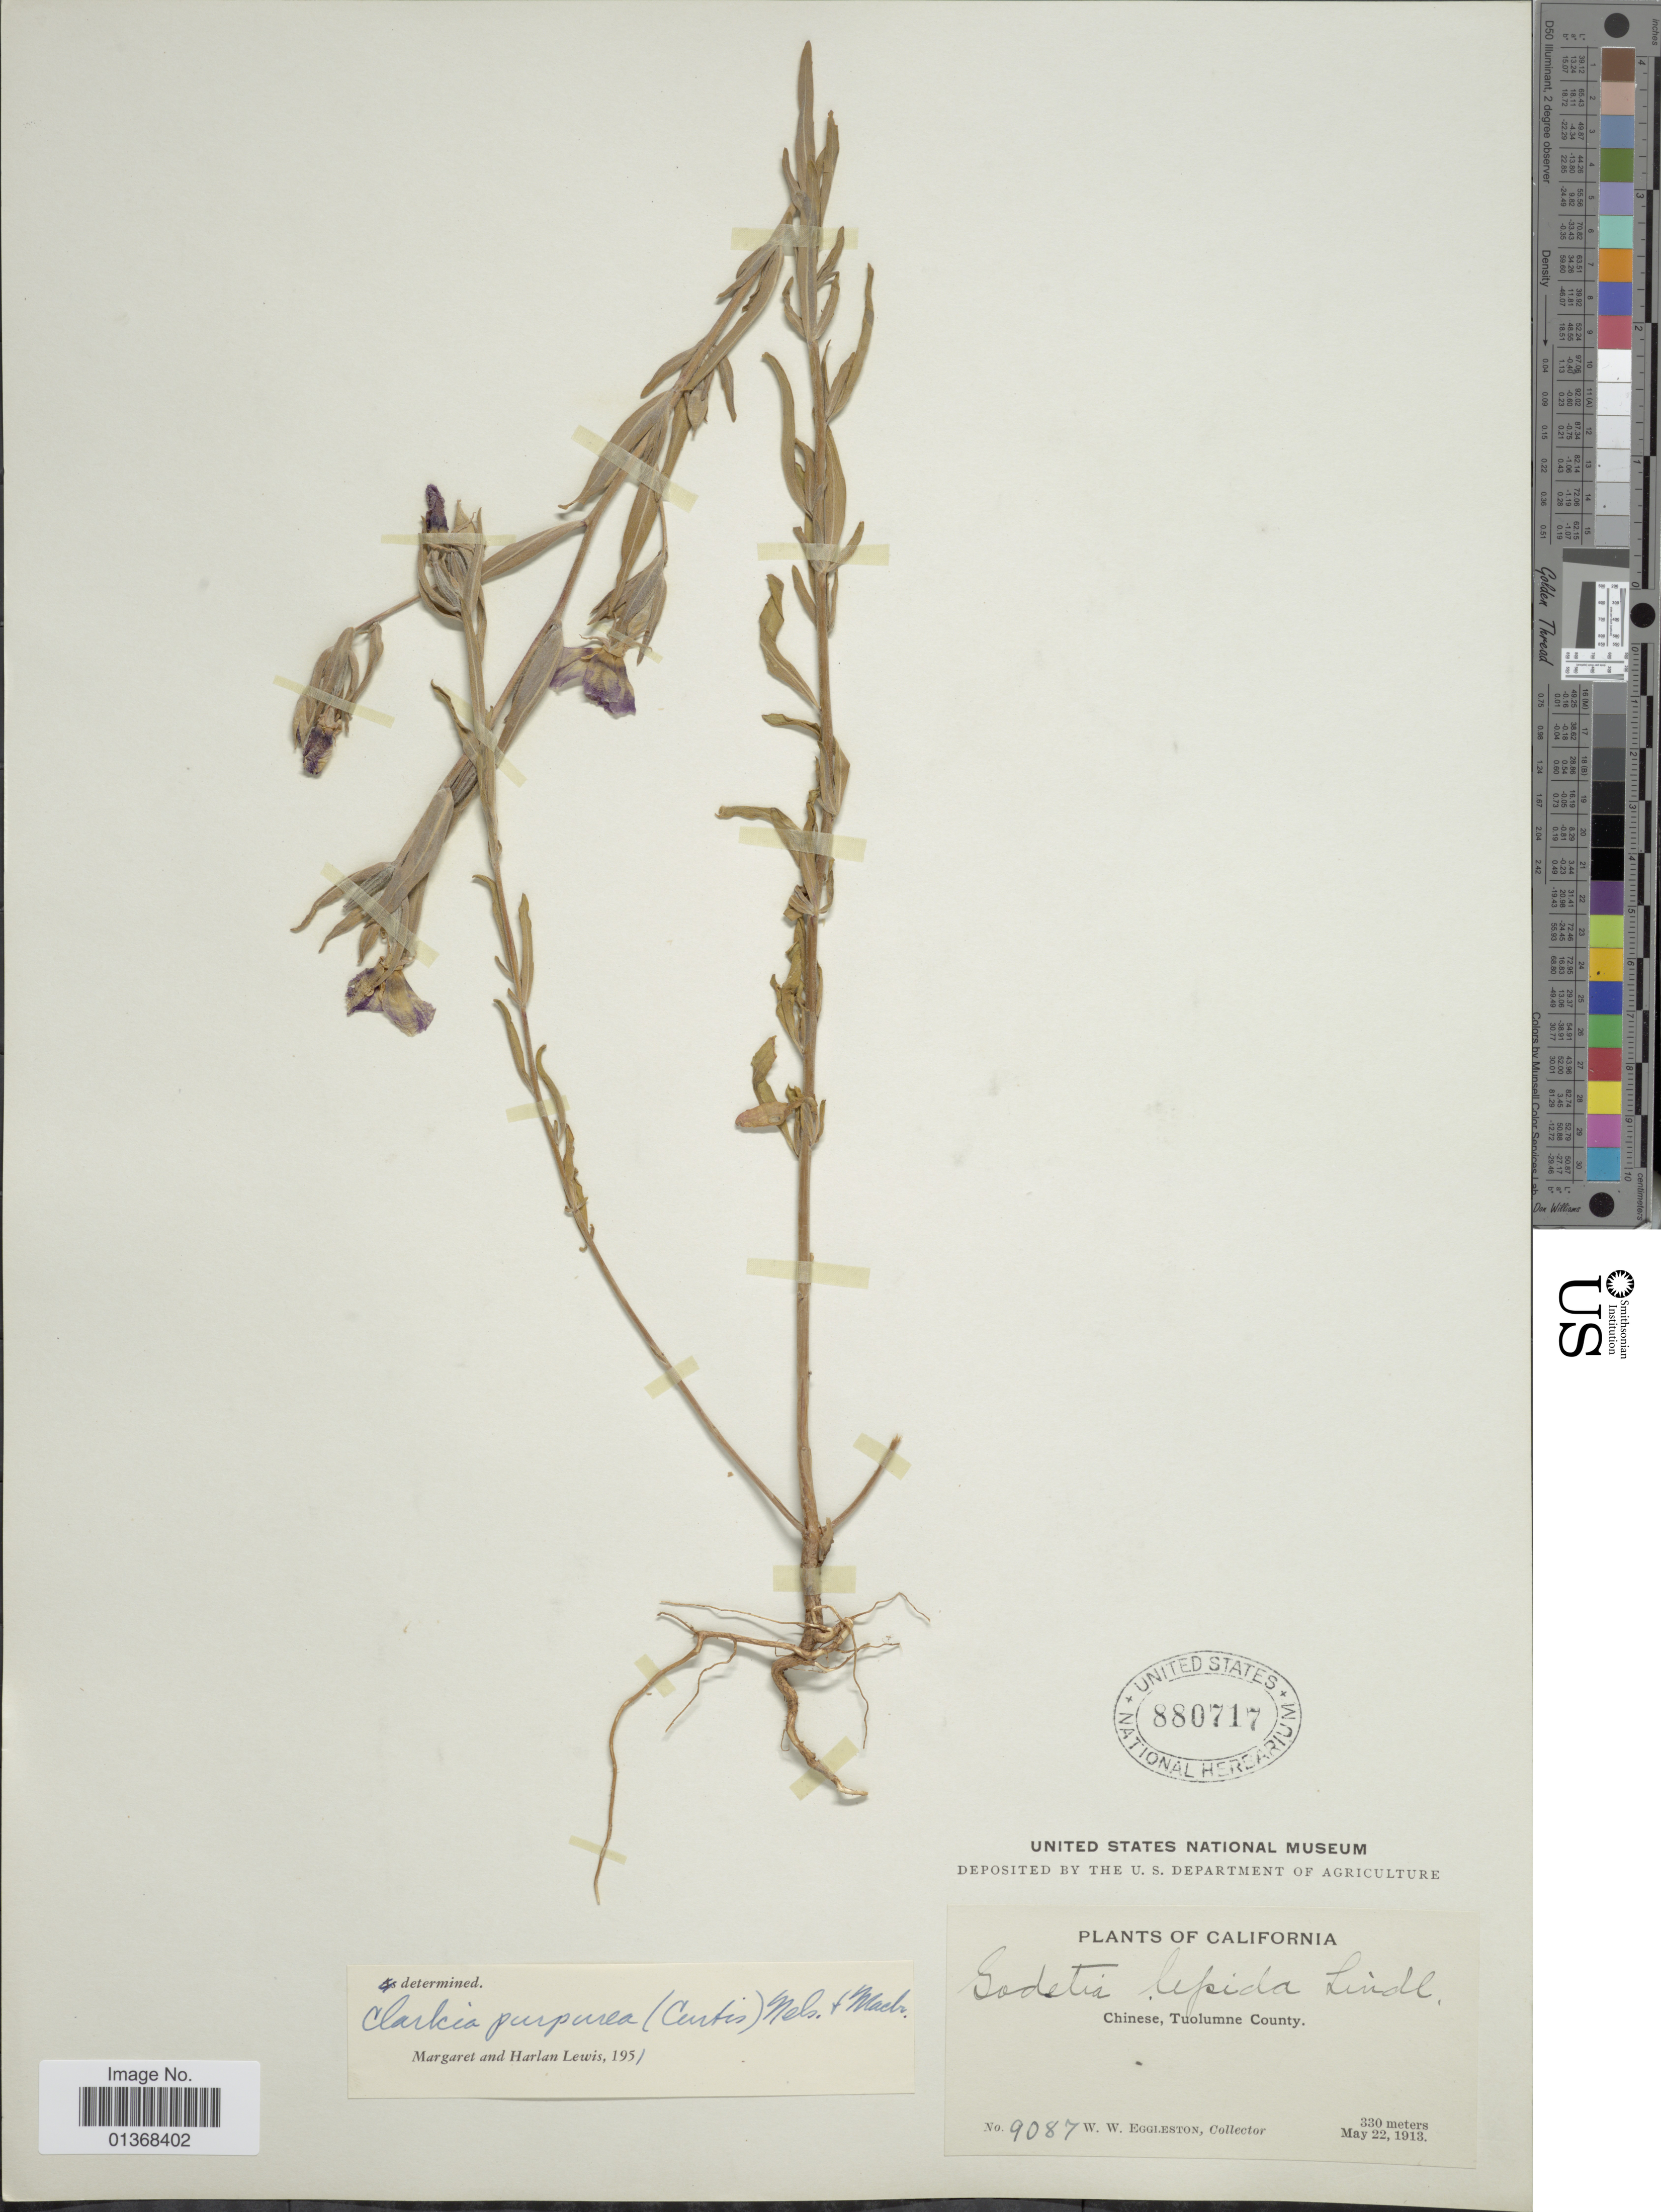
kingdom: Plantae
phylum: Tracheophyta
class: Magnoliopsida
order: Myrtales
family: Onagraceae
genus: Clarkia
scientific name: Clarkia purpurea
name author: (Curtis) A. Nelson & J.F. Macbr.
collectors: W. W. Eggleston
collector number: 9087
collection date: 1913-05-22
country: United States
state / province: California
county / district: Tuolumne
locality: Chinese, Tuolumne County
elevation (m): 330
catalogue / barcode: US 880717